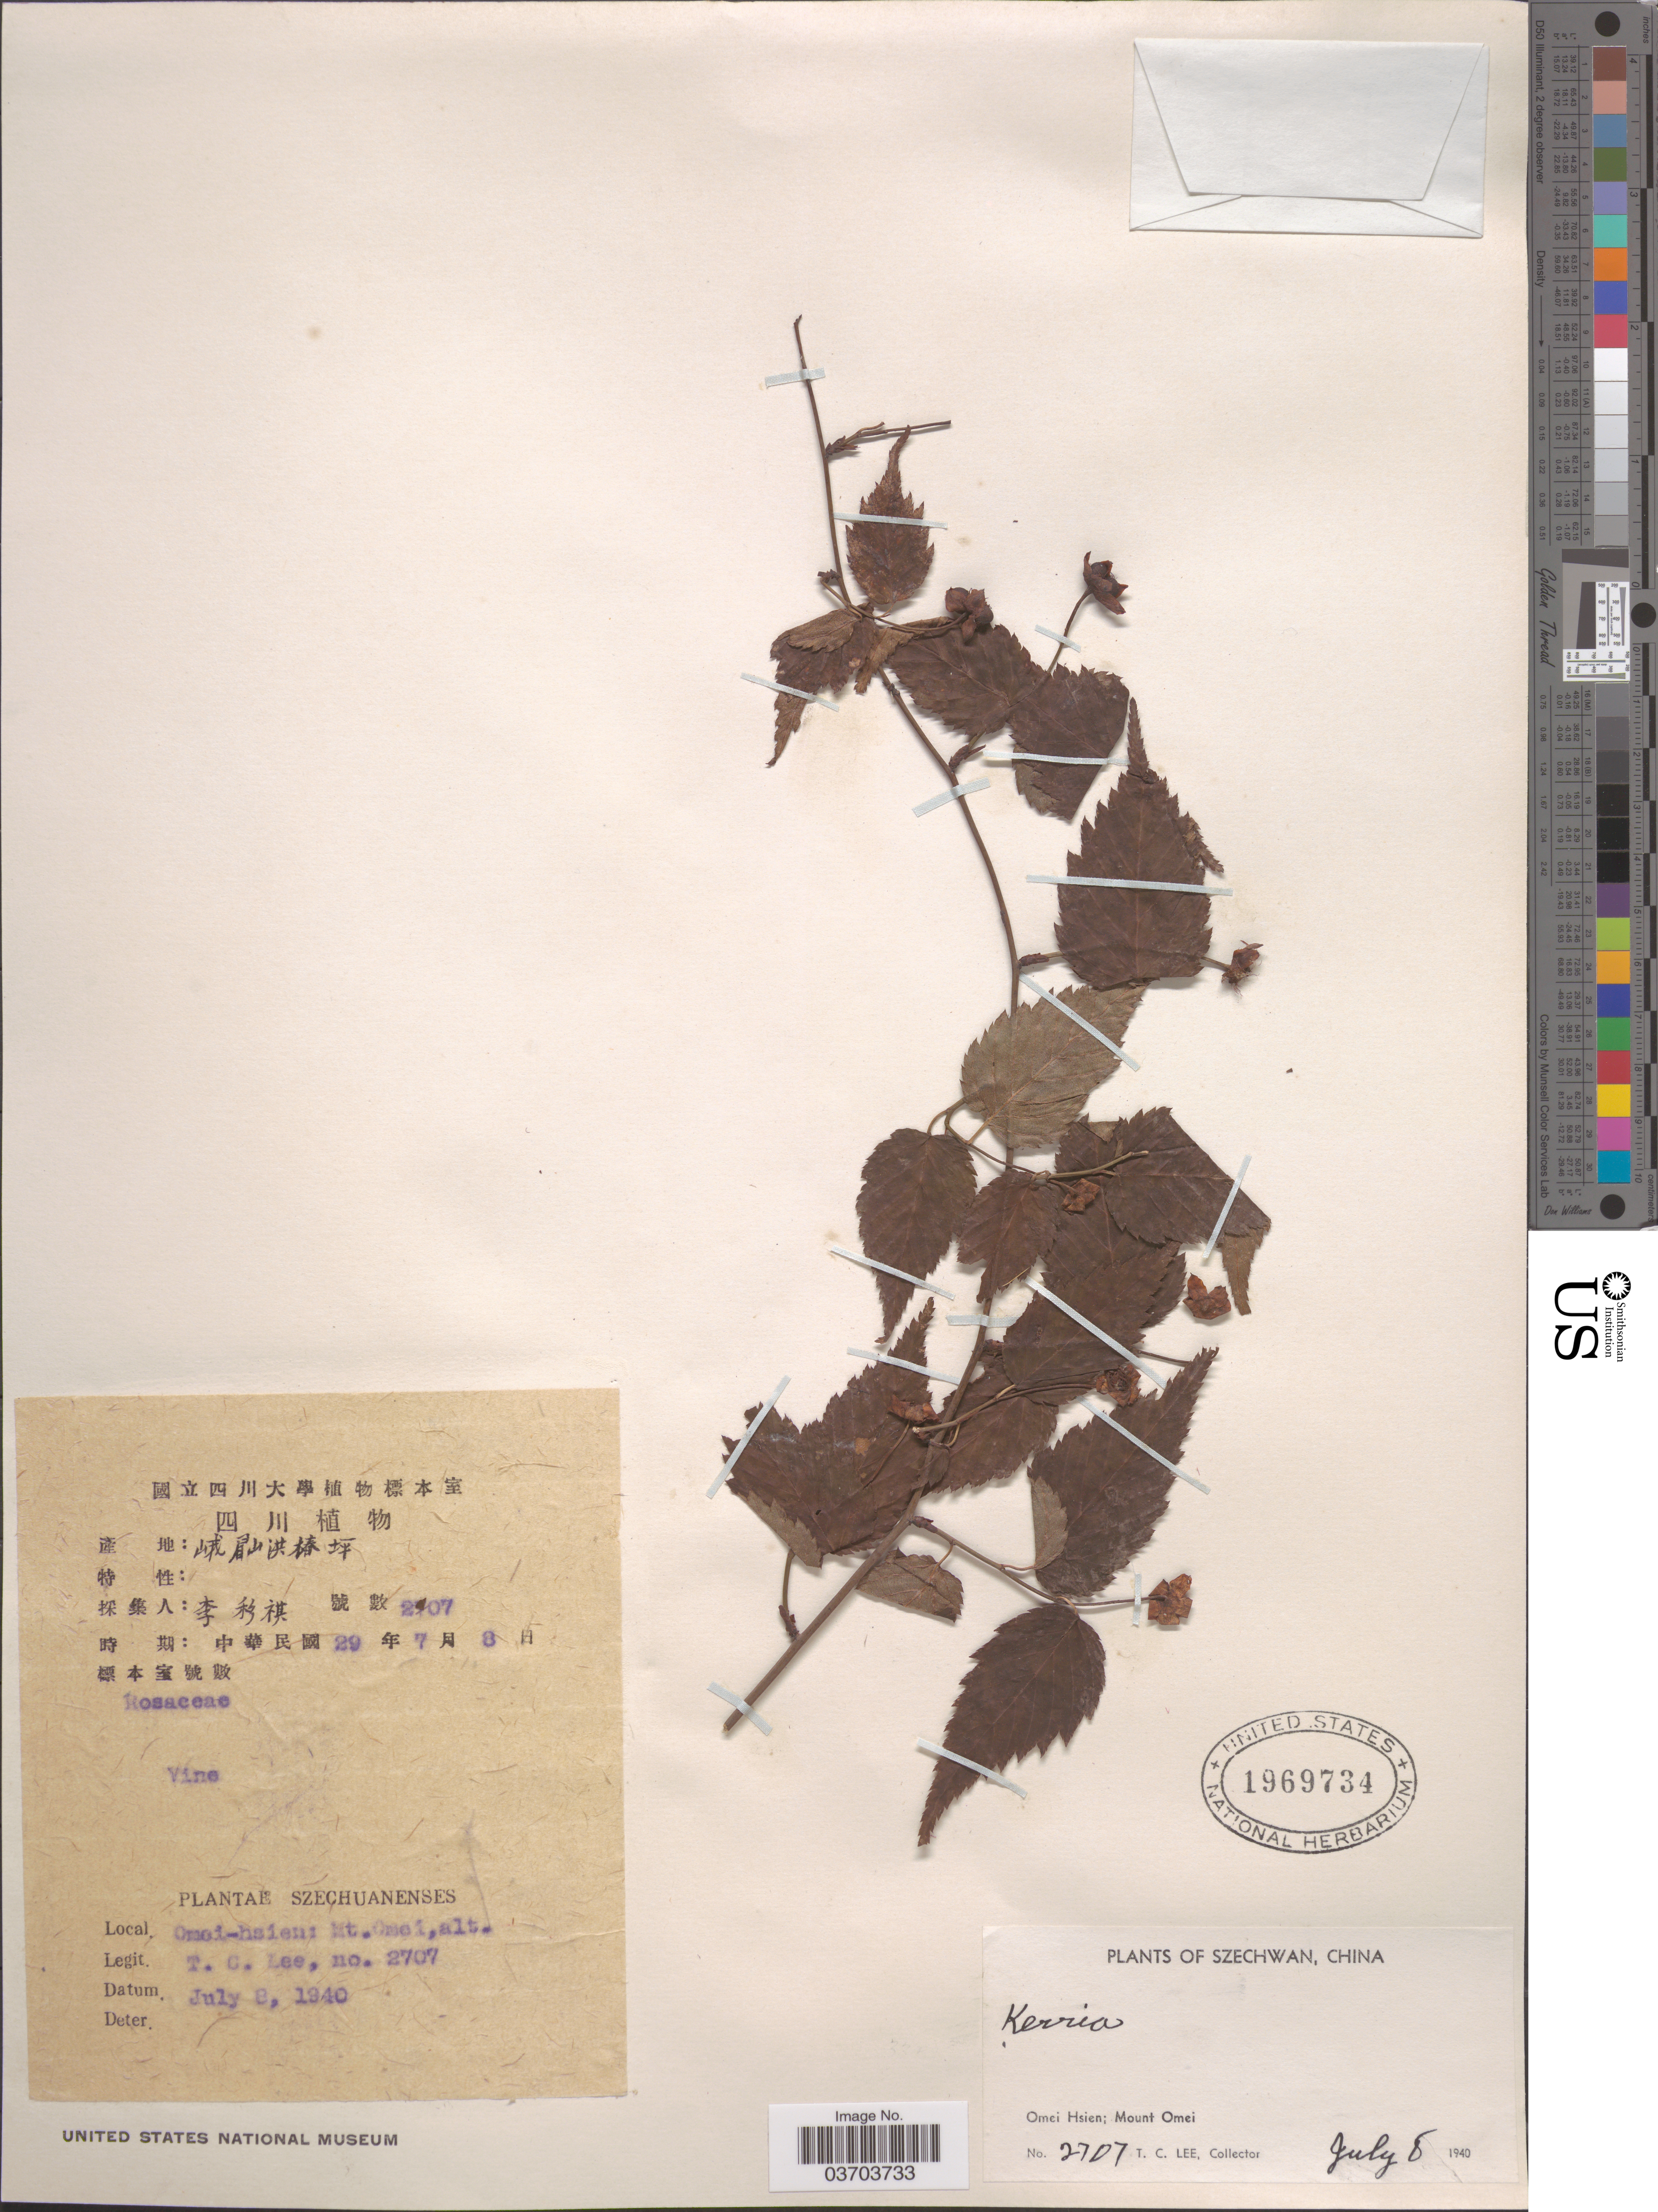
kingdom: Plantae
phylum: Tracheophyta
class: Magnoliopsida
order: Rosales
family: Rosaceae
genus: Kerria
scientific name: Kerria japonica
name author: (L.) DC.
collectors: T. Lee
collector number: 2707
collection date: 1940-07-08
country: China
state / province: Sichuan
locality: Szechwan. Omei Hsien; Mount Omei.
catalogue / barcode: US 1969734